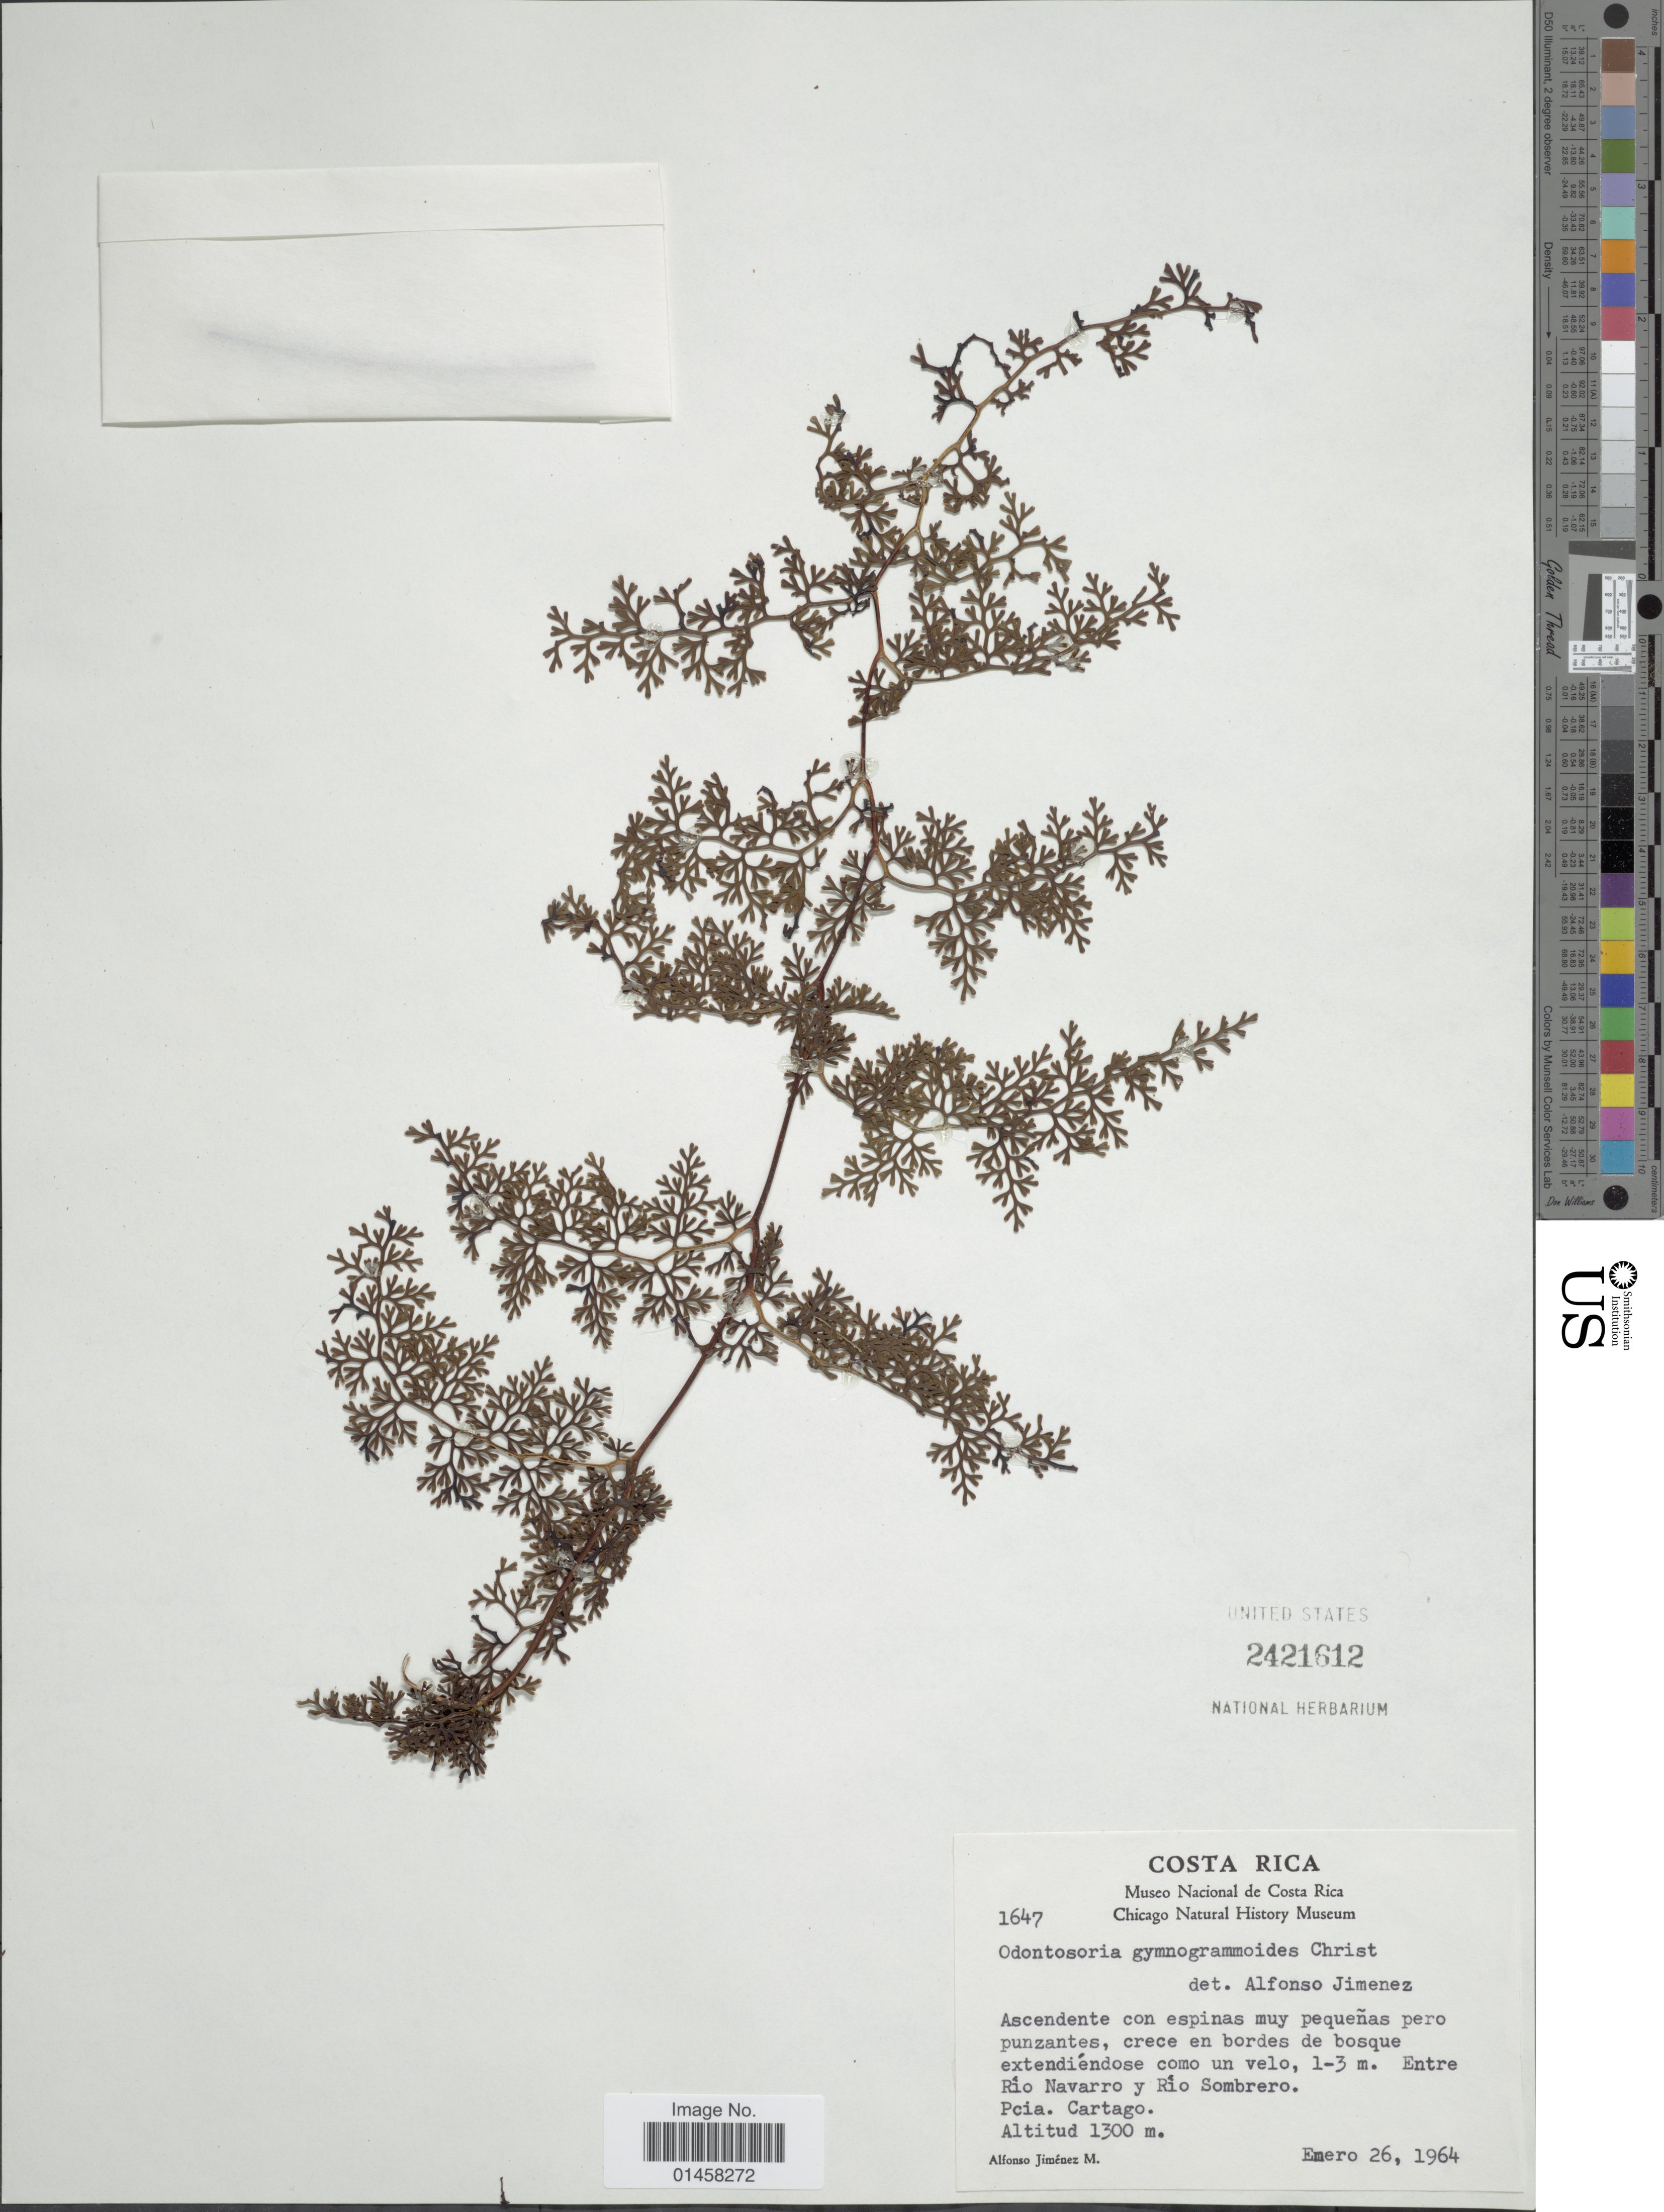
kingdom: Plantae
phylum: Tracheophyta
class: Polypodiopsida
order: Polypodiales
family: Lindsaeaceae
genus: Odontosoria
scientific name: Odontosoria gymnogrammoides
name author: Christ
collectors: A. Jimenez M.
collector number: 1647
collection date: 1964-01-26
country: Costa Rica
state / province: Cartago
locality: Entre Rio Navarro y Rio Sombrero, Pcia. Cartago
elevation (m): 1300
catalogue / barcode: US 2421612